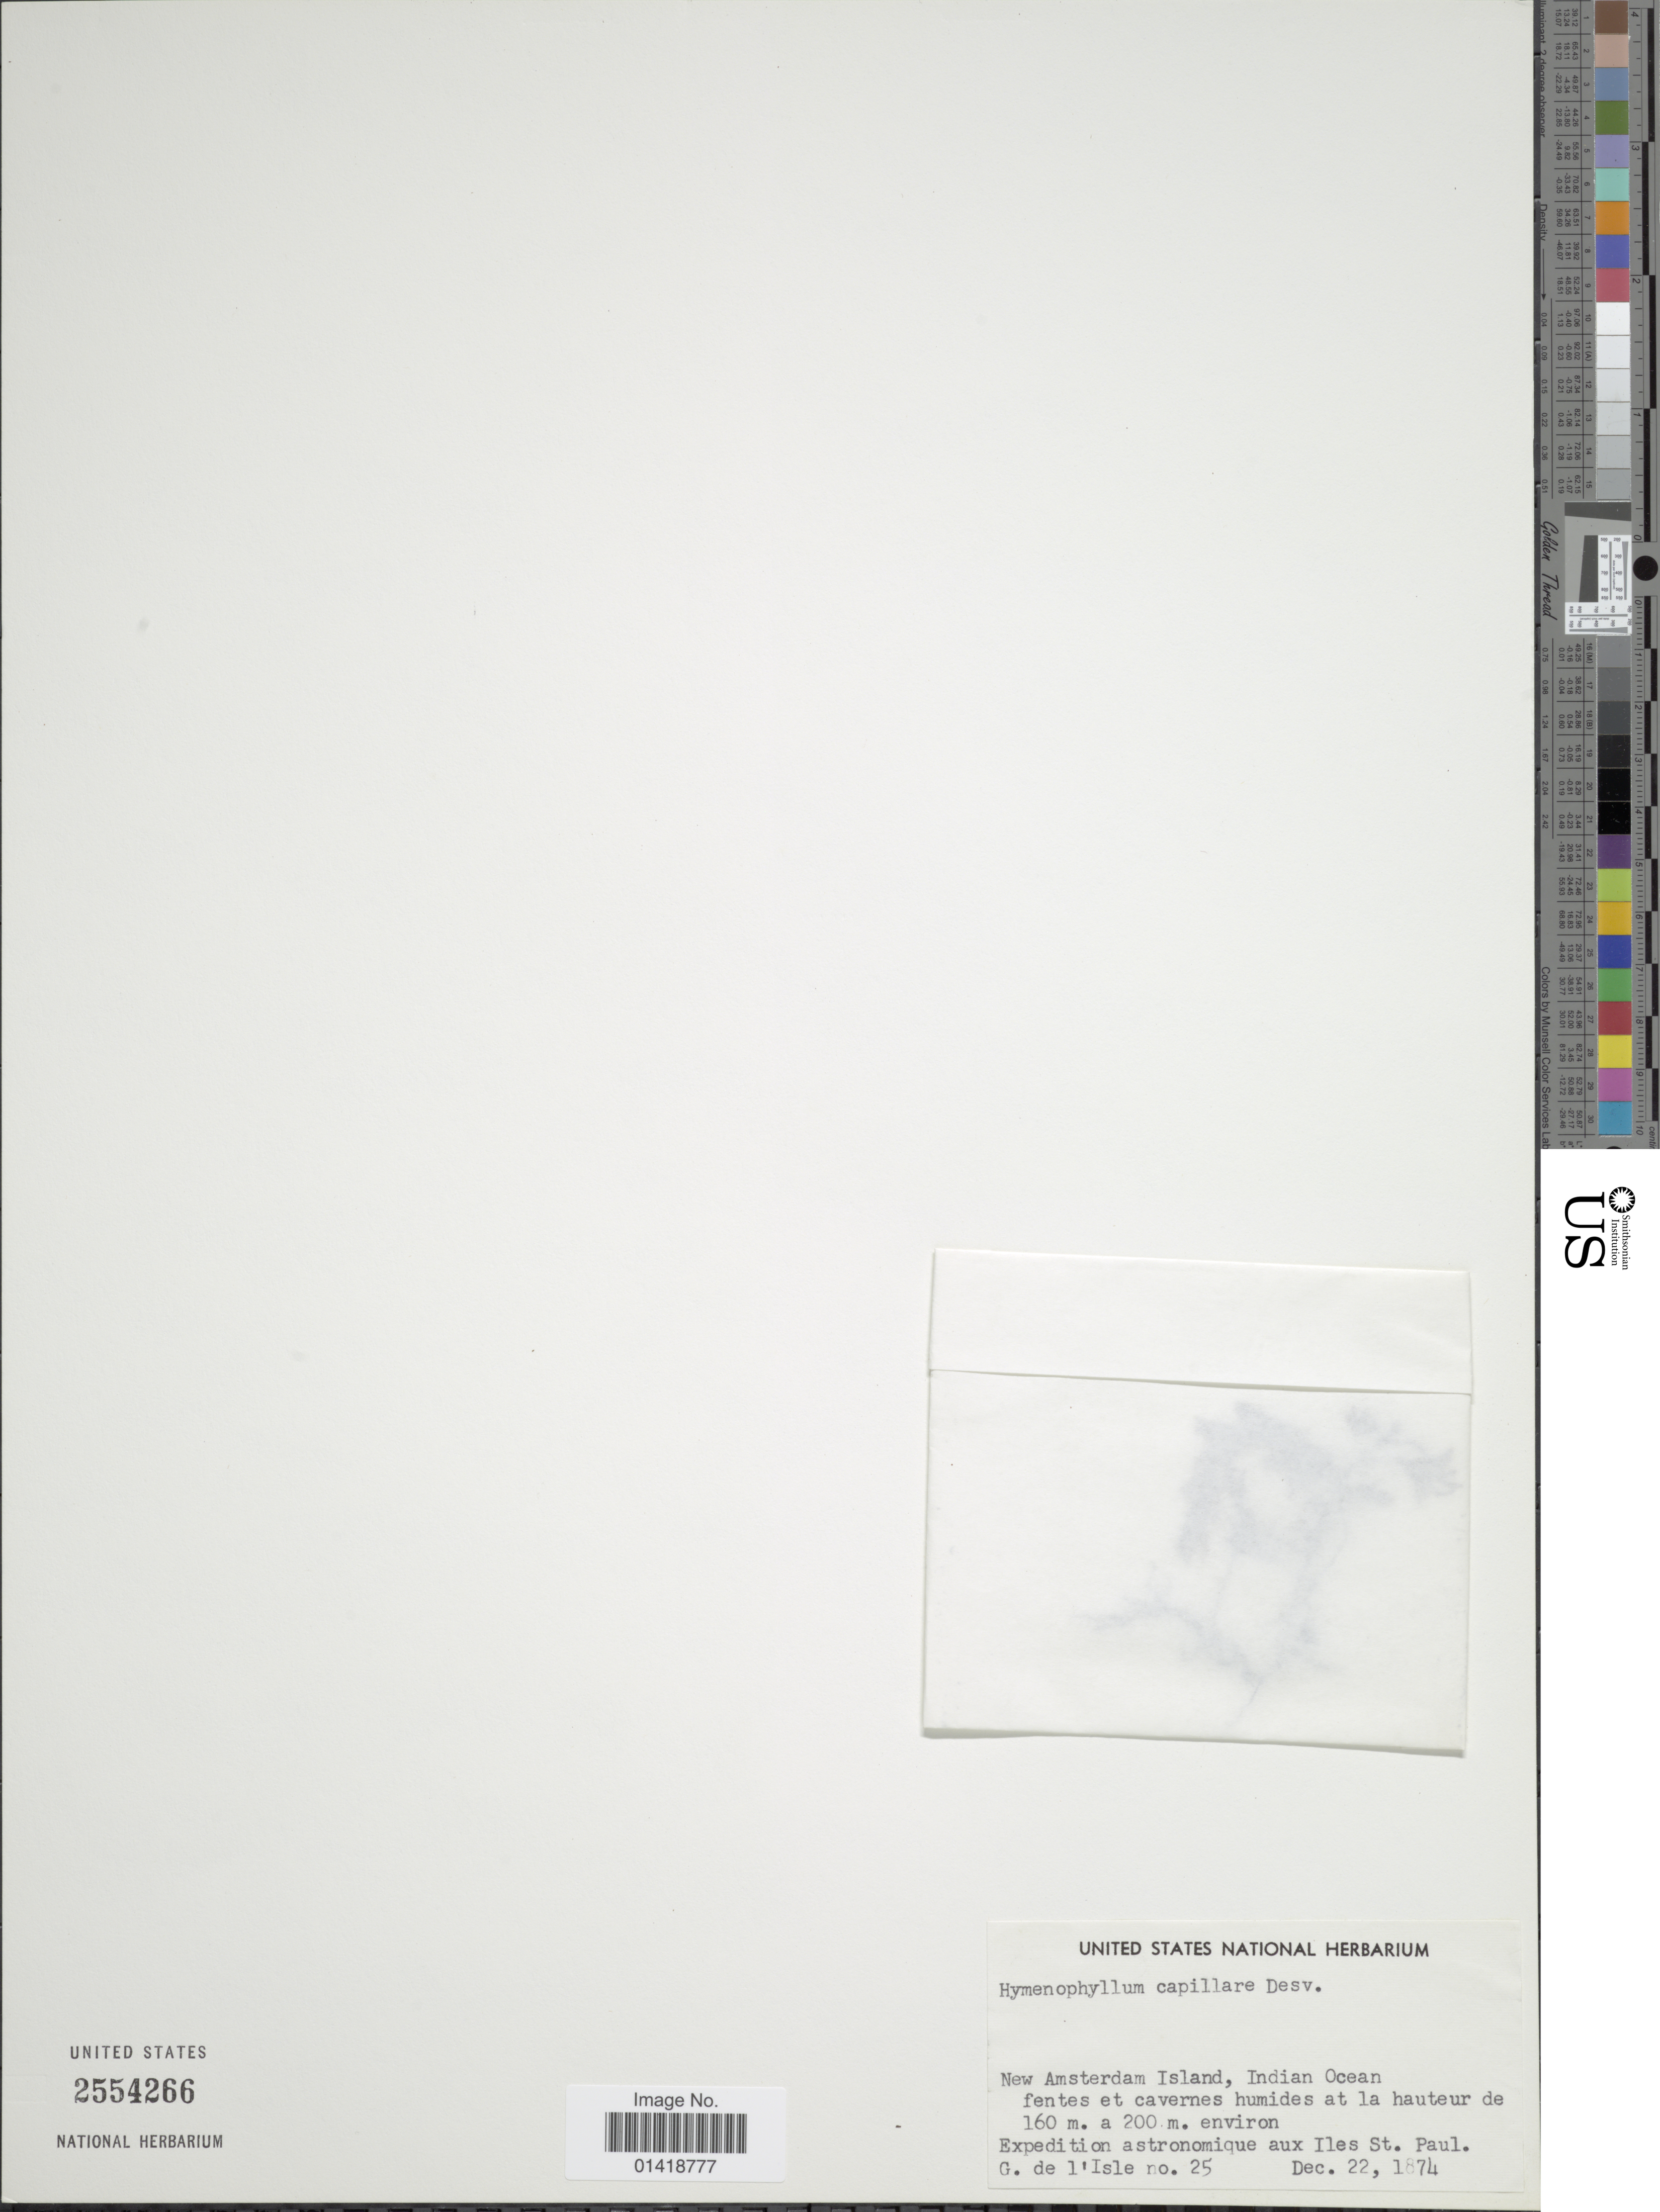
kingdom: Plantae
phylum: Tracheophyta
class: Polypodiopsida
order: Hymenophyllales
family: Hymenophyllaceae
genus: Hymenophyllum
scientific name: Hymenophyllum capillare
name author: Desv.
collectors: G. I' Isle de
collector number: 25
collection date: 1874-12-22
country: French Southern Territories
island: Kerguelen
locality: New Amsterdam Island, Indian Ocean fentes et cavernes humides at la hauteur de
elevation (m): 160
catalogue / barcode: US 2554266